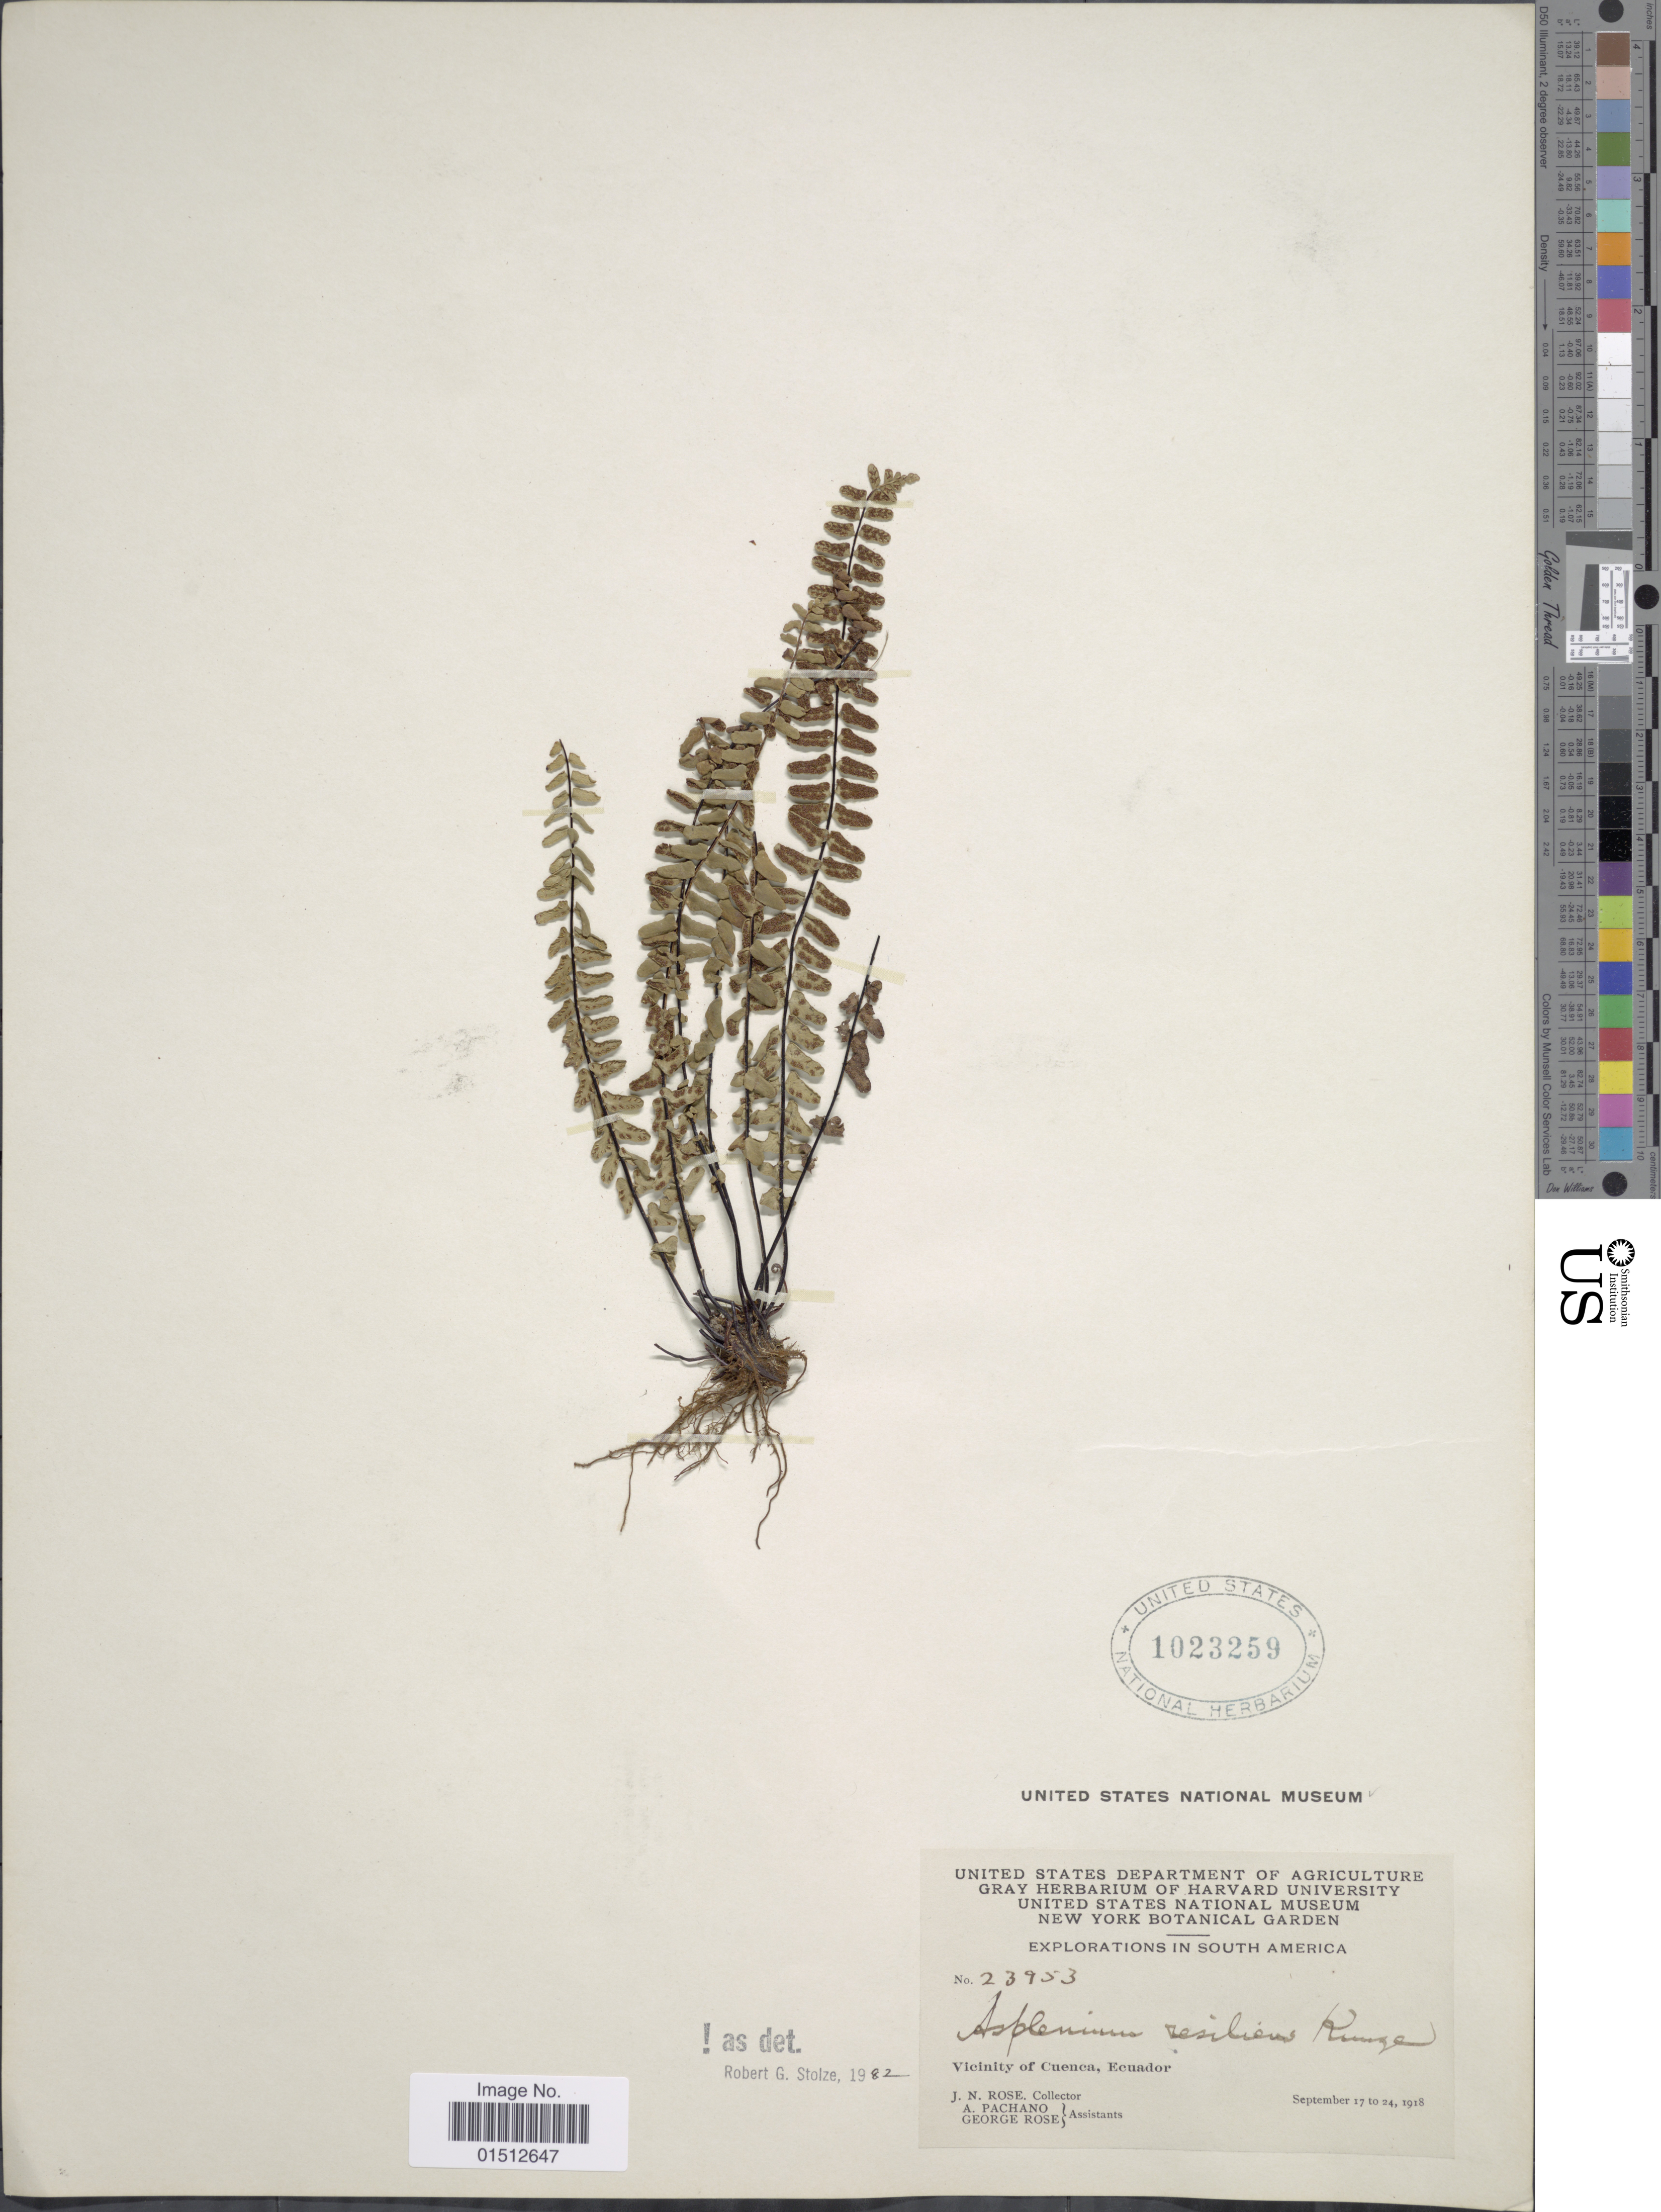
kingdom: Plantae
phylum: Tracheophyta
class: Polypodiopsida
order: Polypodiales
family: Aspleniaceae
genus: Asplenium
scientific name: Asplenium resiliens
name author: Kunze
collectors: J. N. Rose, A. Pachano & G. Rose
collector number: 23953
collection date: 1918-09-17/1918-09-24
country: Ecuador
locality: South America. Vicinity of Cuenca, Ecuador.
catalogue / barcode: US 1023259